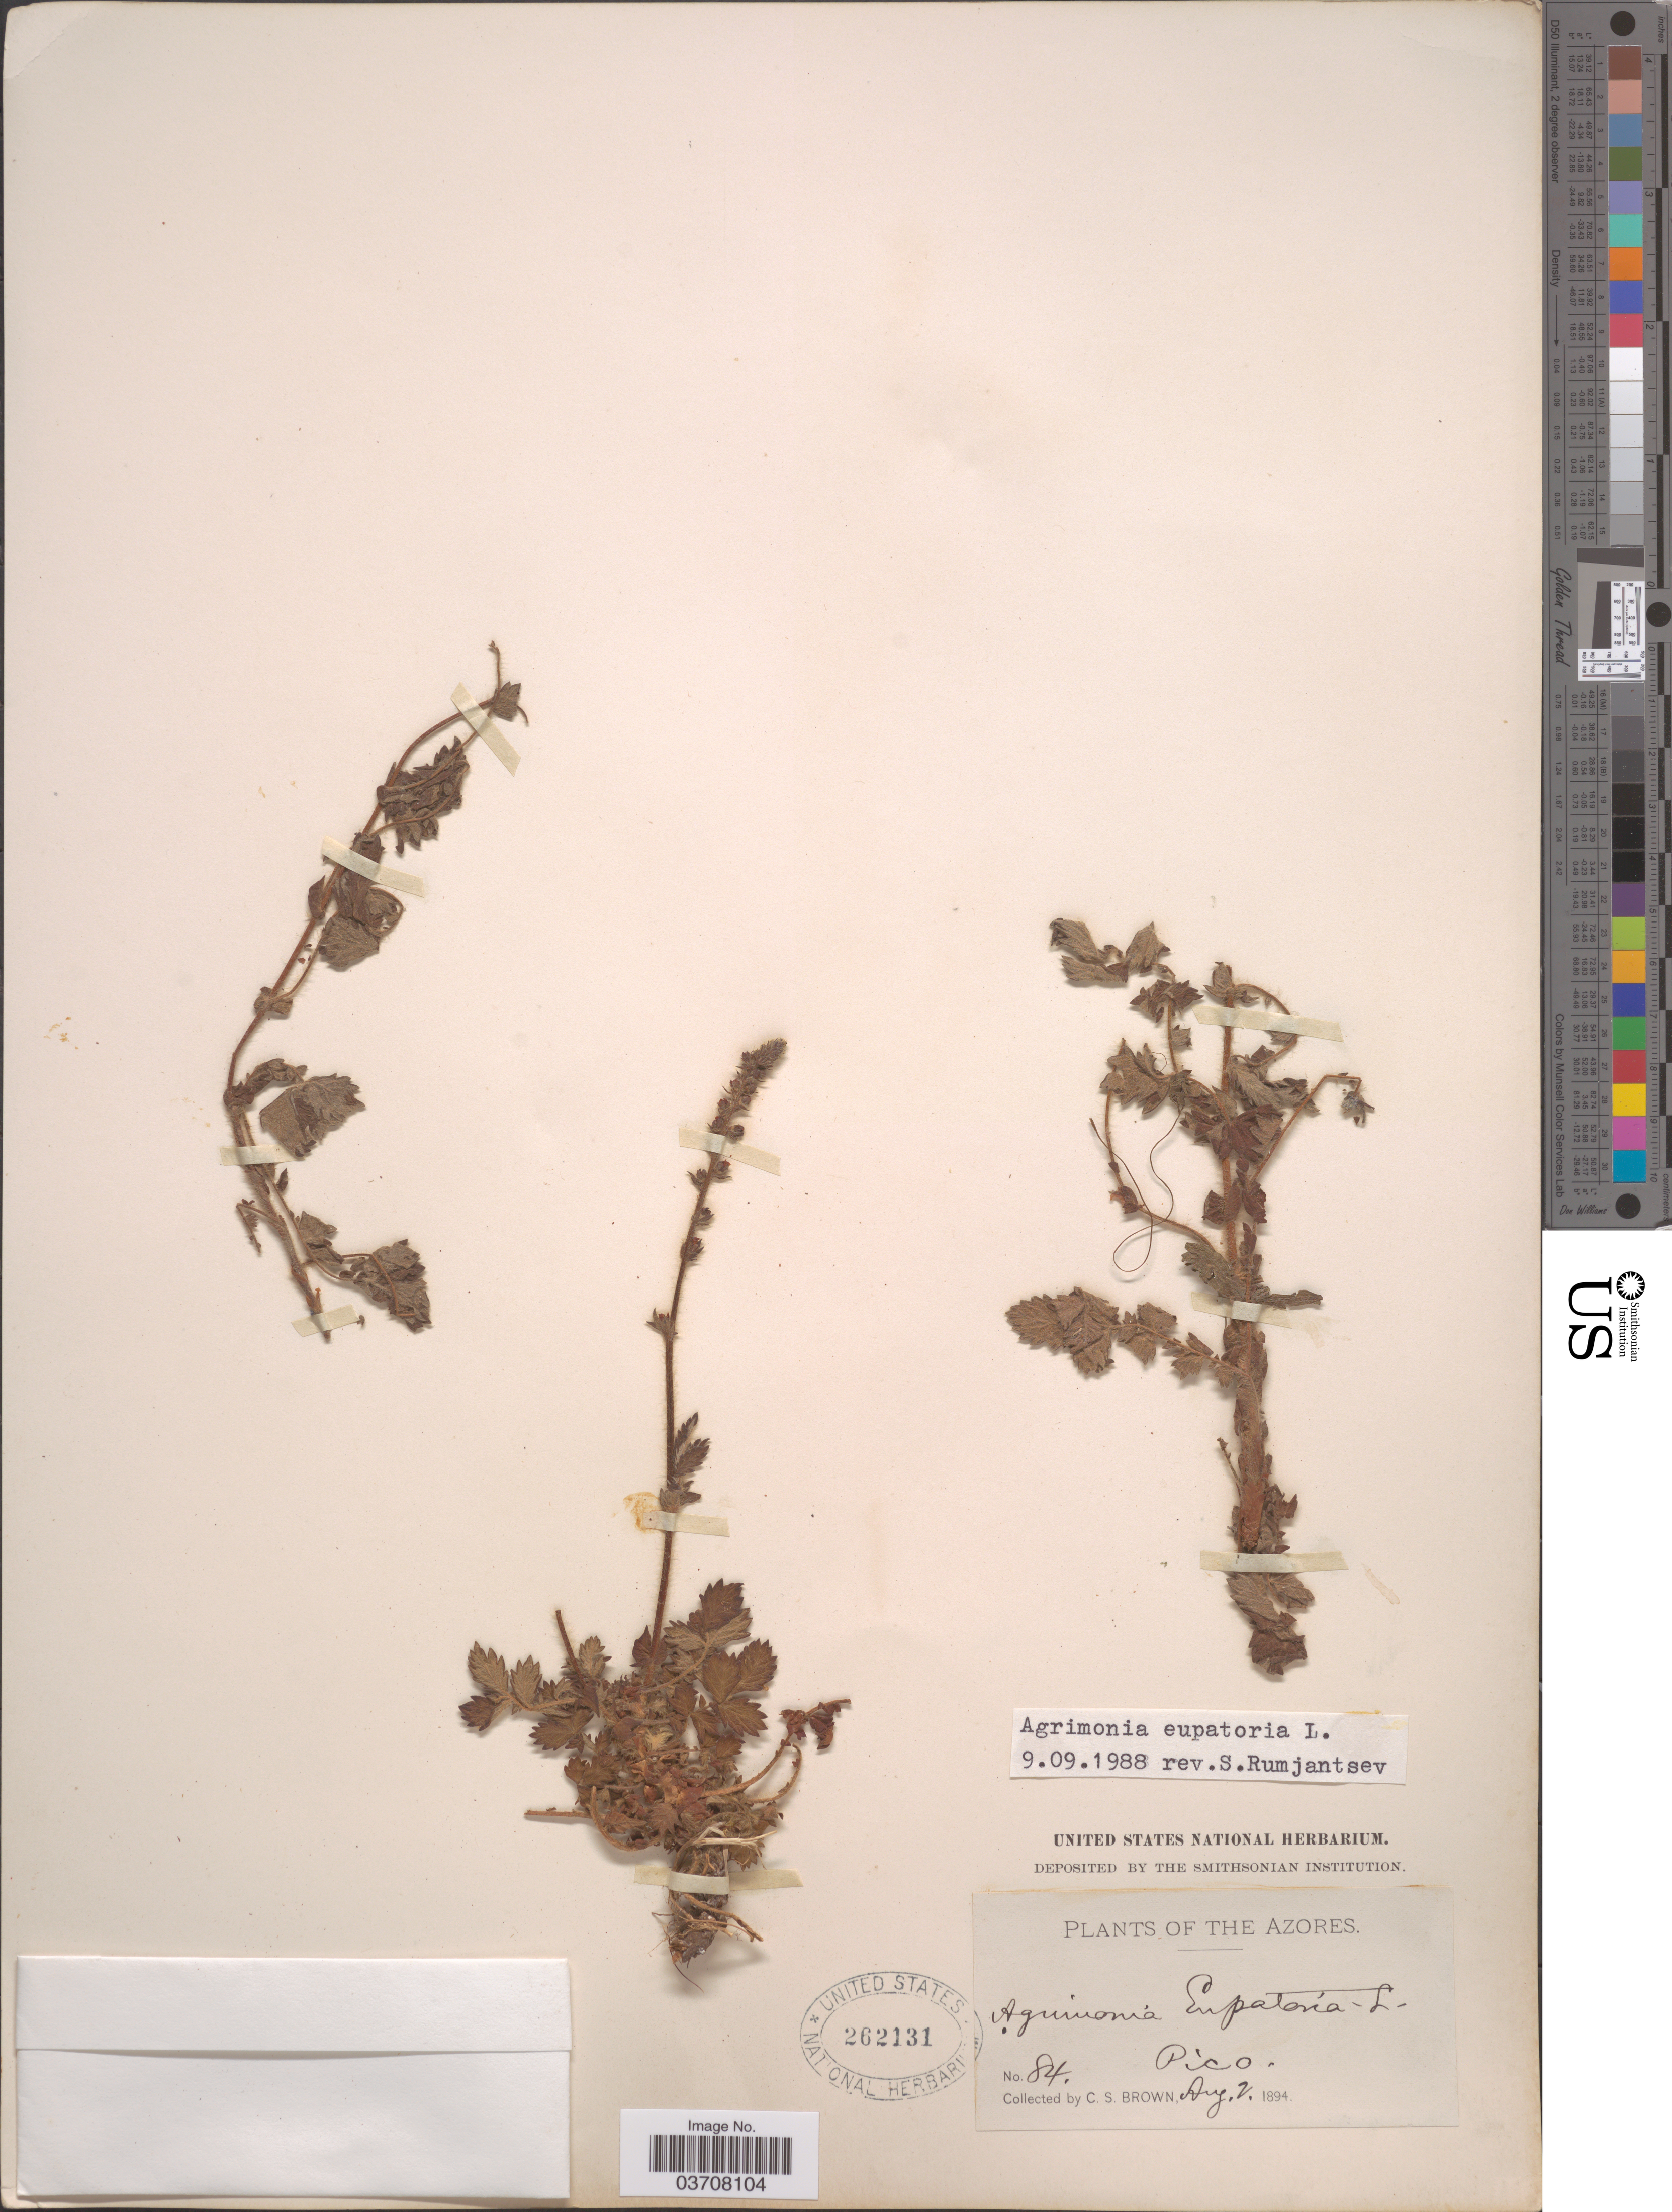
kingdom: Plantae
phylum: Tracheophyta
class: Magnoliopsida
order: Rosales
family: Rosaceae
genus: Agrimonia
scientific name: Agrimonia eupatoria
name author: L.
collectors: C. S. Brown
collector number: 84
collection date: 1894-08-02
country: Portugal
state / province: Azores (Aut. Reg.)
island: Pico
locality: Pico.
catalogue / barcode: US 262131